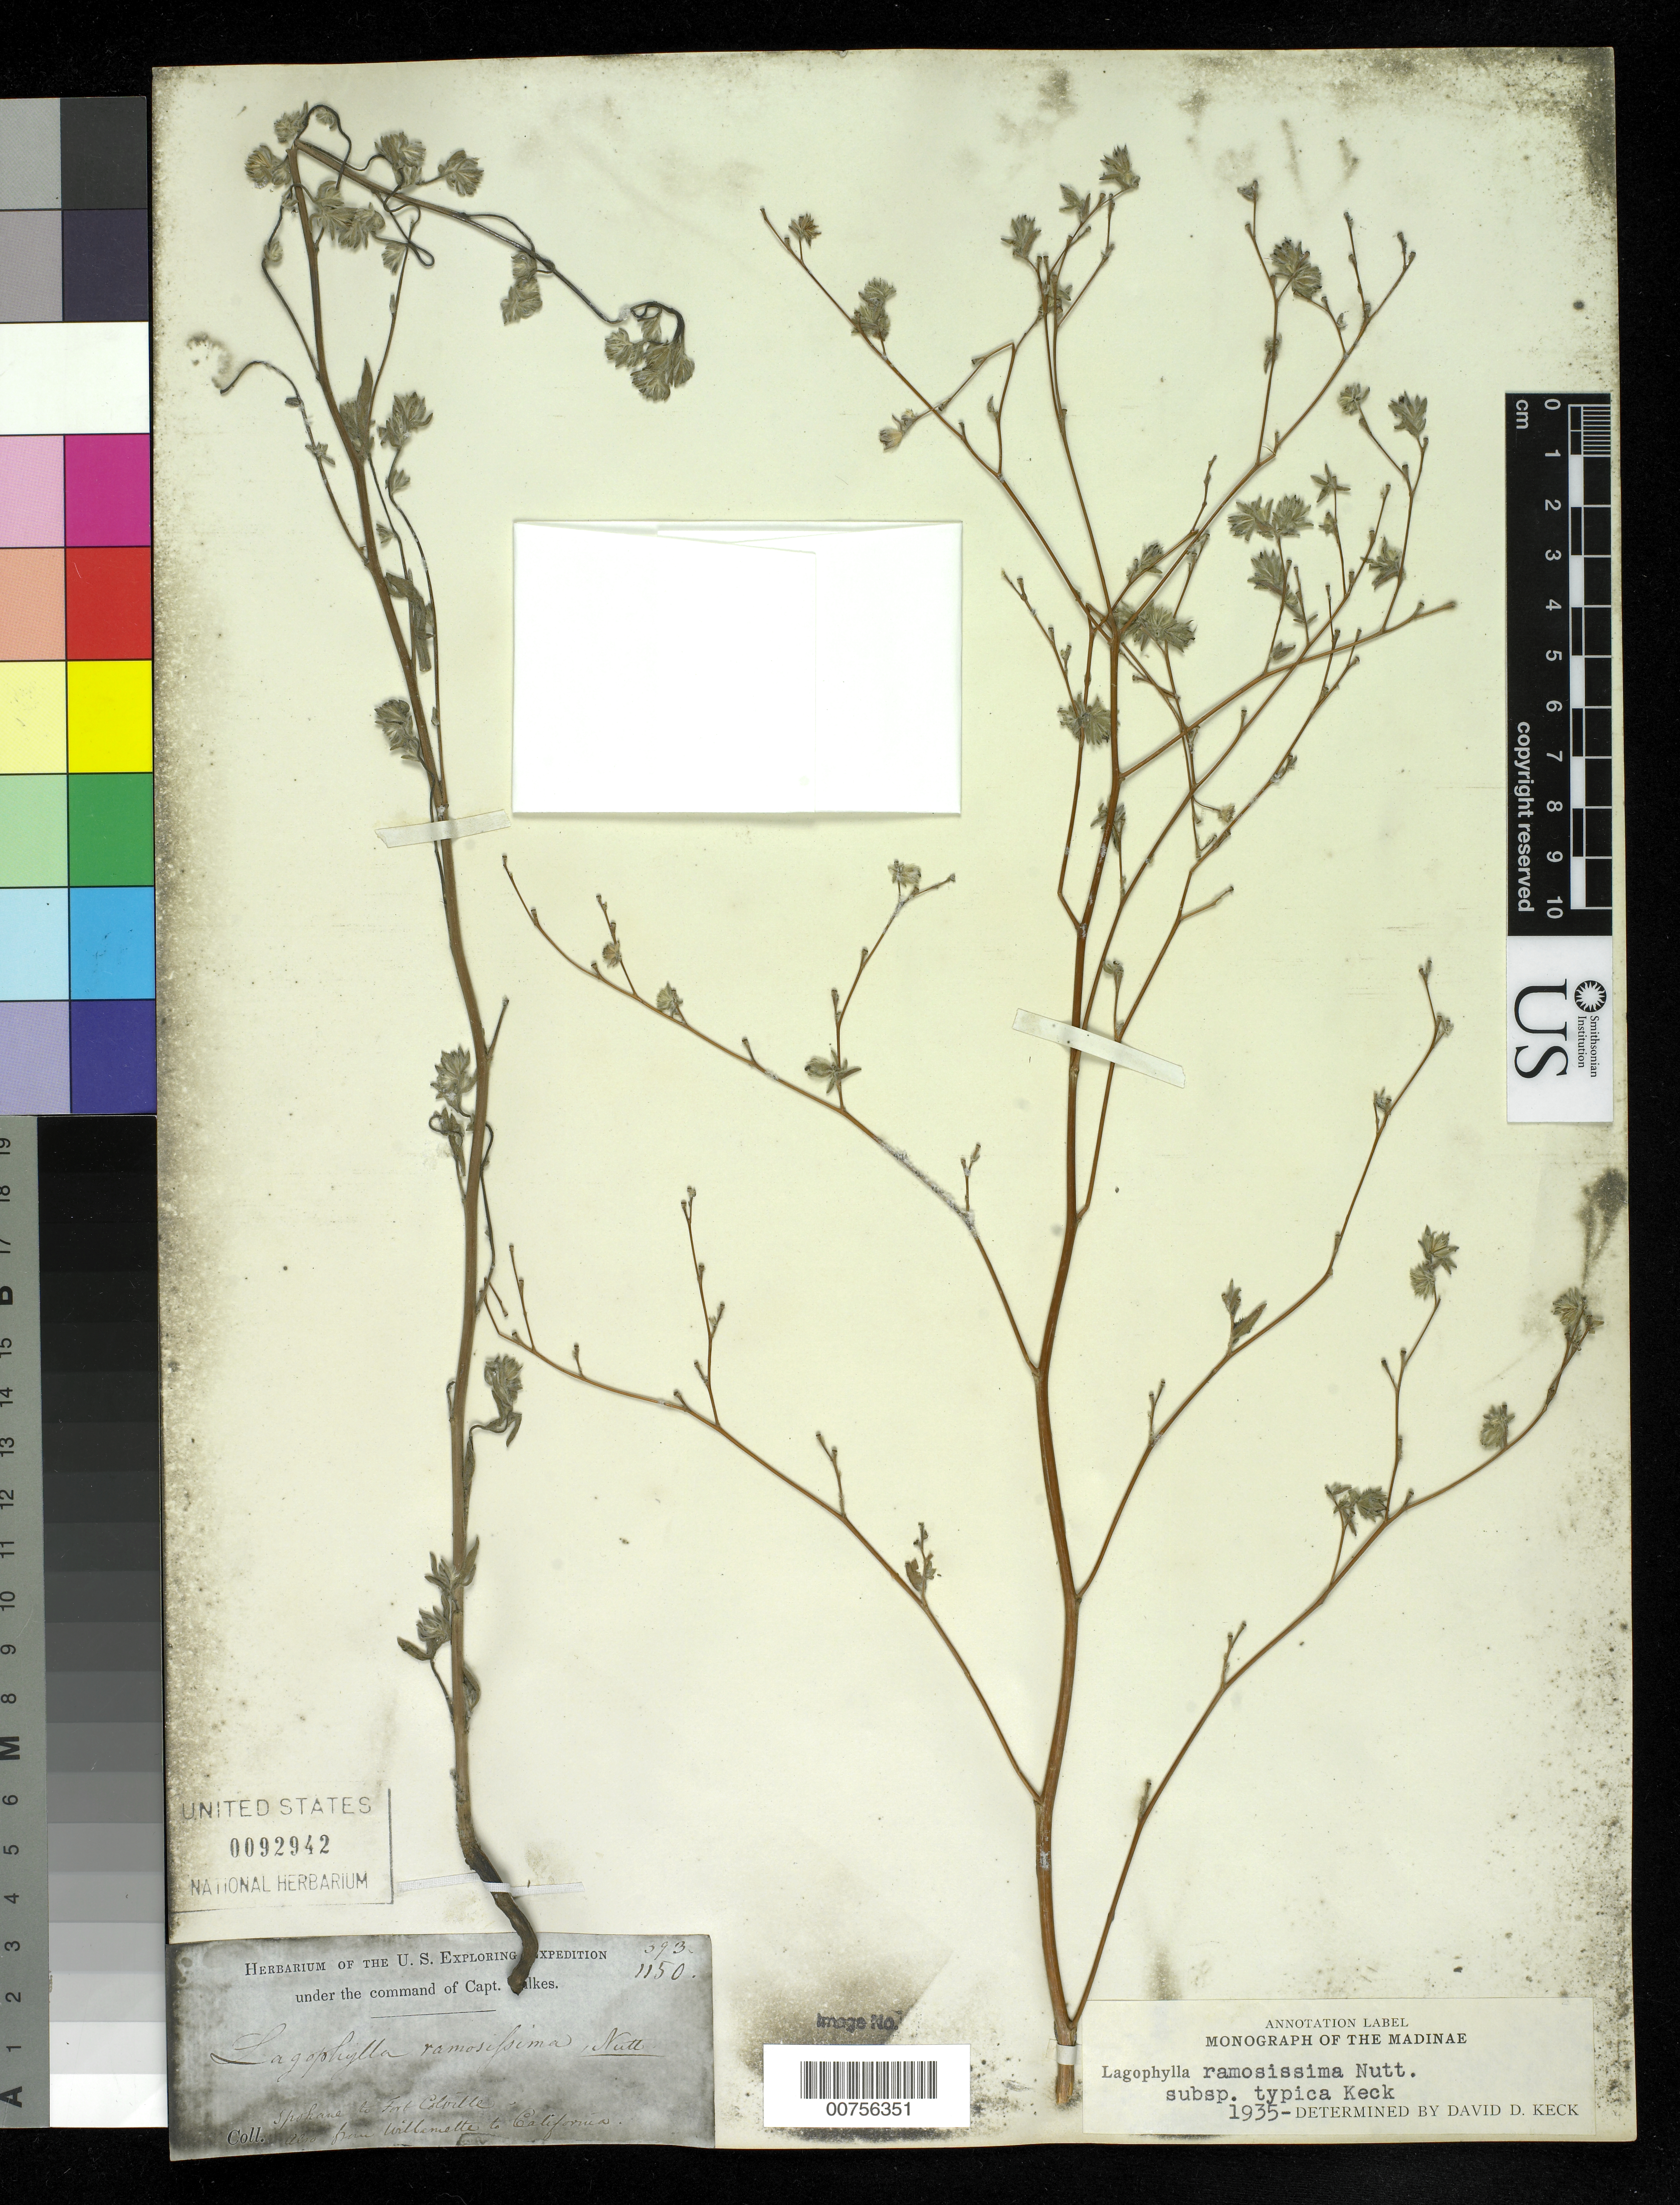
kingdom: Plantae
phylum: Tracheophyta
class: Magnoliopsida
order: Asterales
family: Asteraceae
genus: Lagophylla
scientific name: Lagophylla ramosissima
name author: Nutt.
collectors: Wilkes Explor. Exped.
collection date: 1838/1842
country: United States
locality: Spokane to Fort Colville, Willamette to California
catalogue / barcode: US 92942